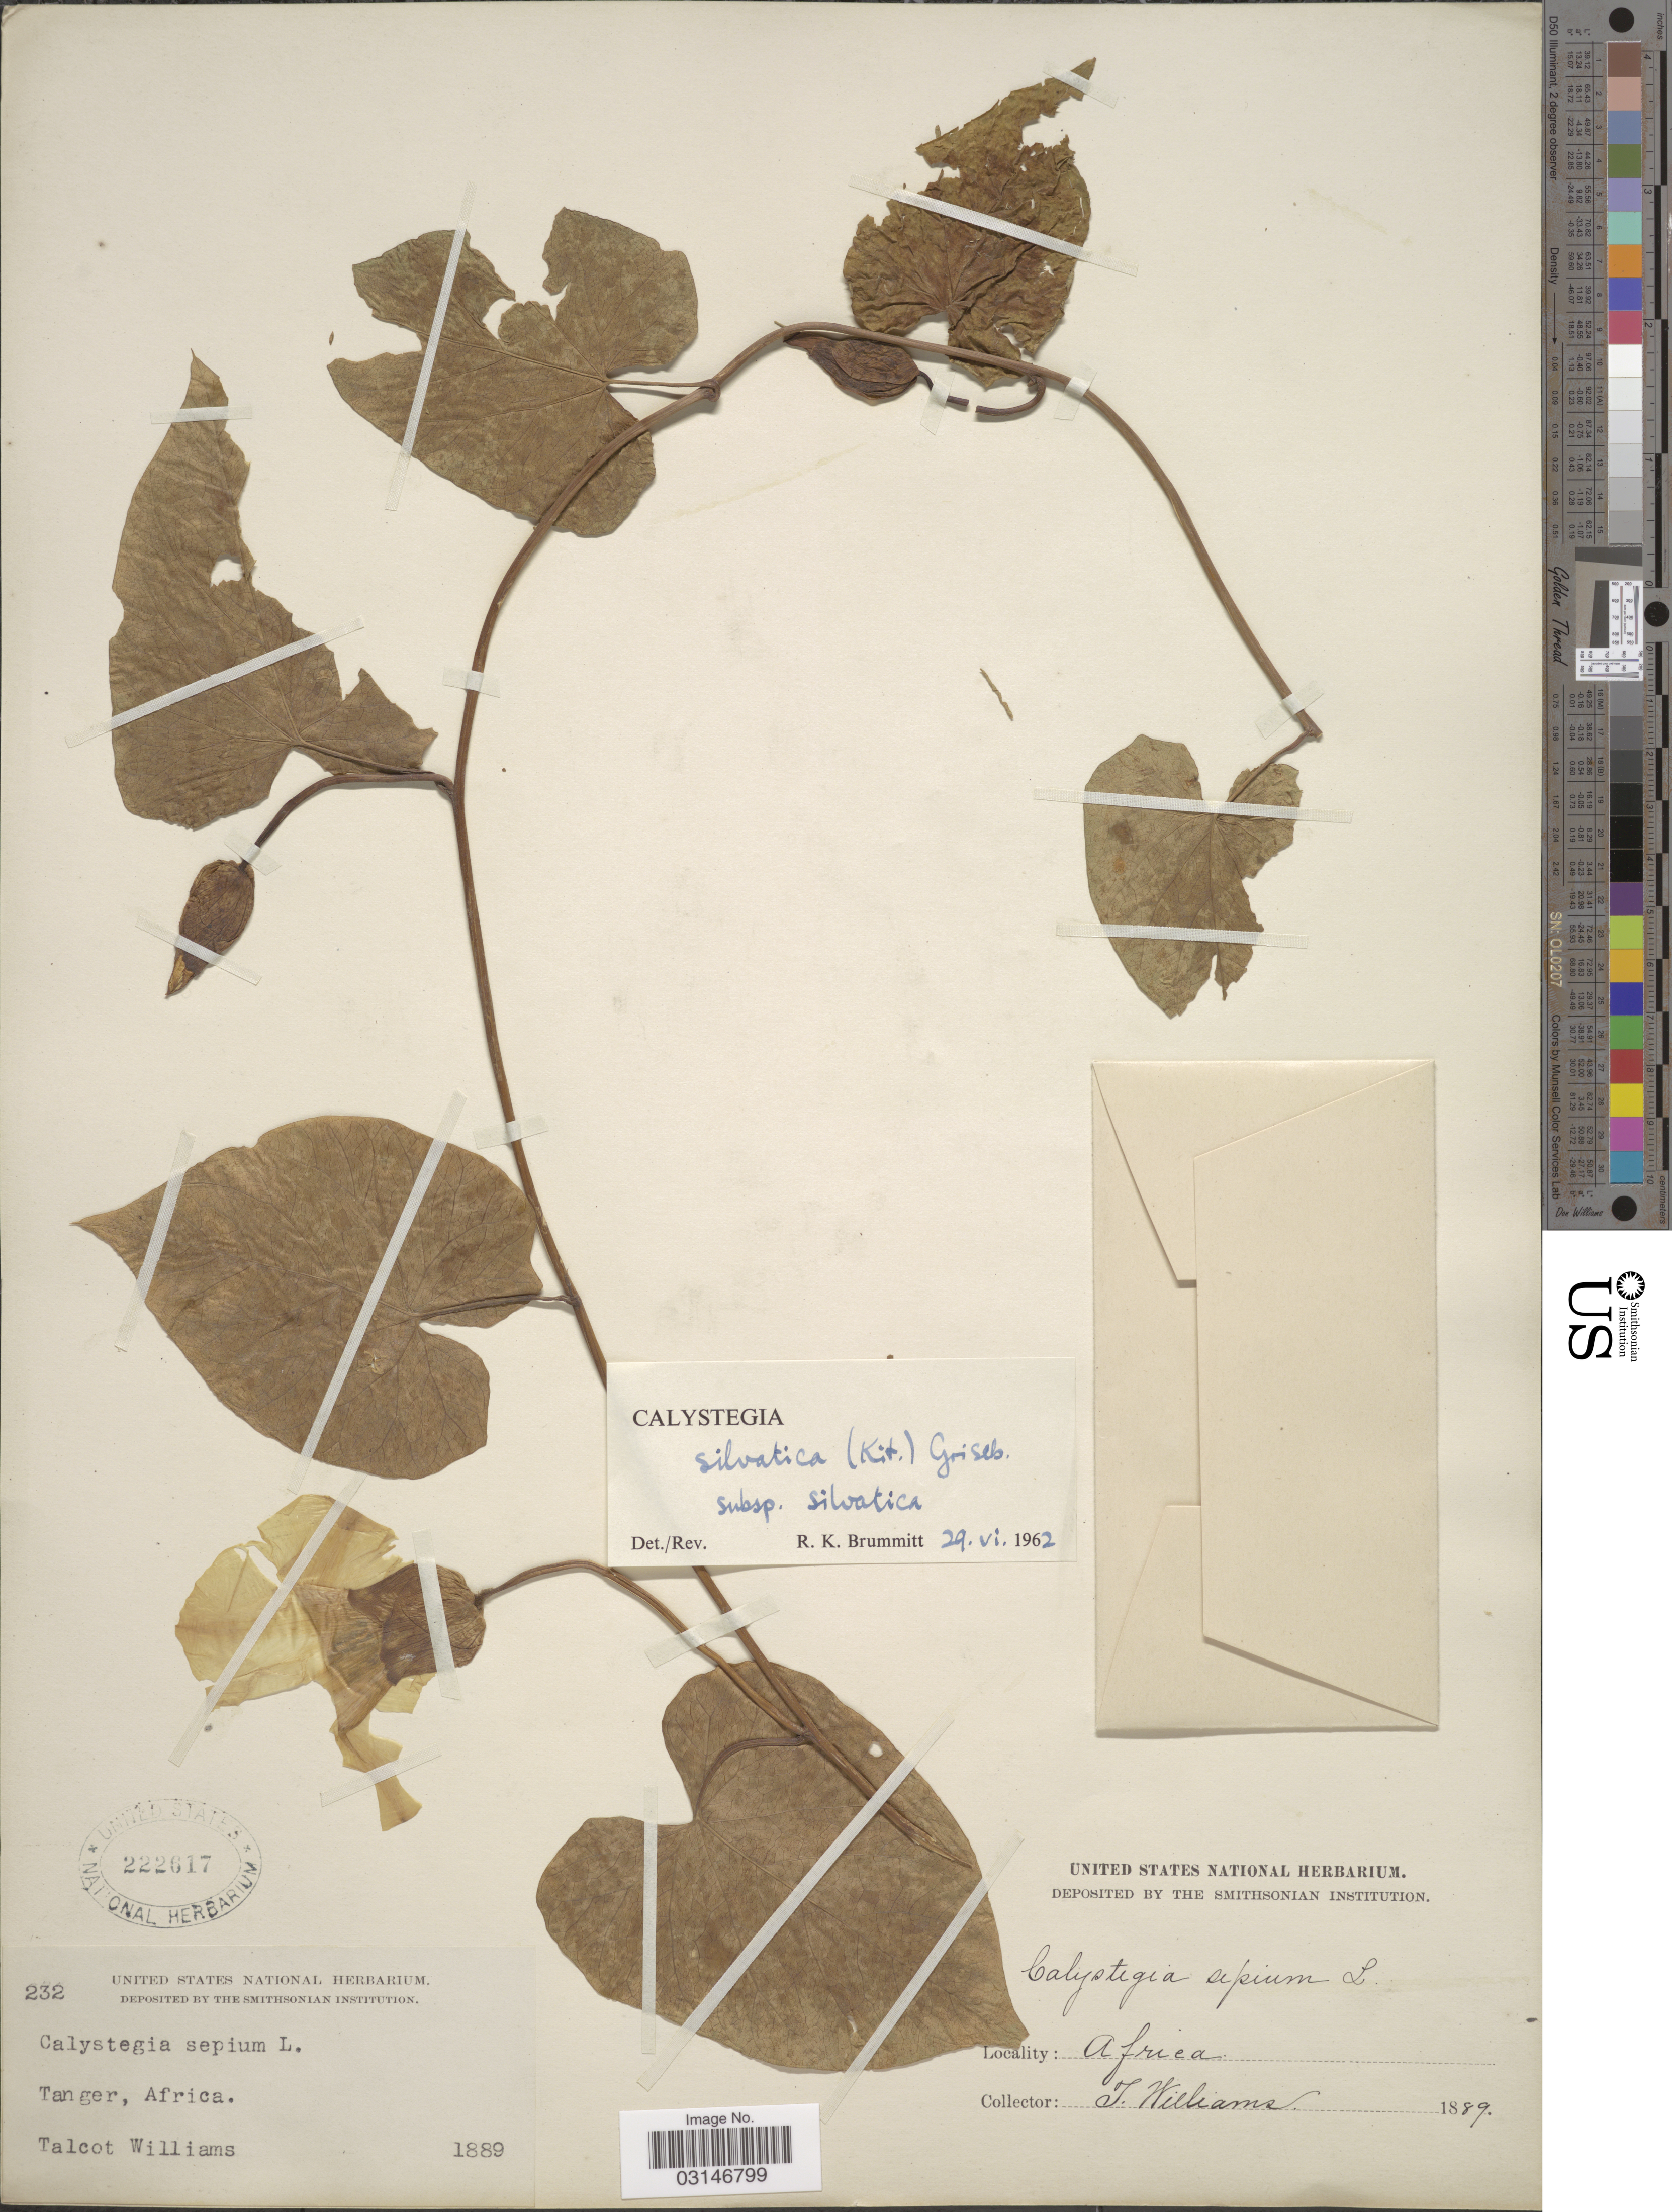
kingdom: Plantae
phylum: Tracheophyta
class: Magnoliopsida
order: Solanales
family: Convolvulaceae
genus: Calystegia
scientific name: Calystegia silvatica subsp. silvatica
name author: (Kit.) Griseb.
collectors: T. Williams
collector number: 232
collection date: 1889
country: Morocco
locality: Tanger, Africa.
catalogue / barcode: US 222617